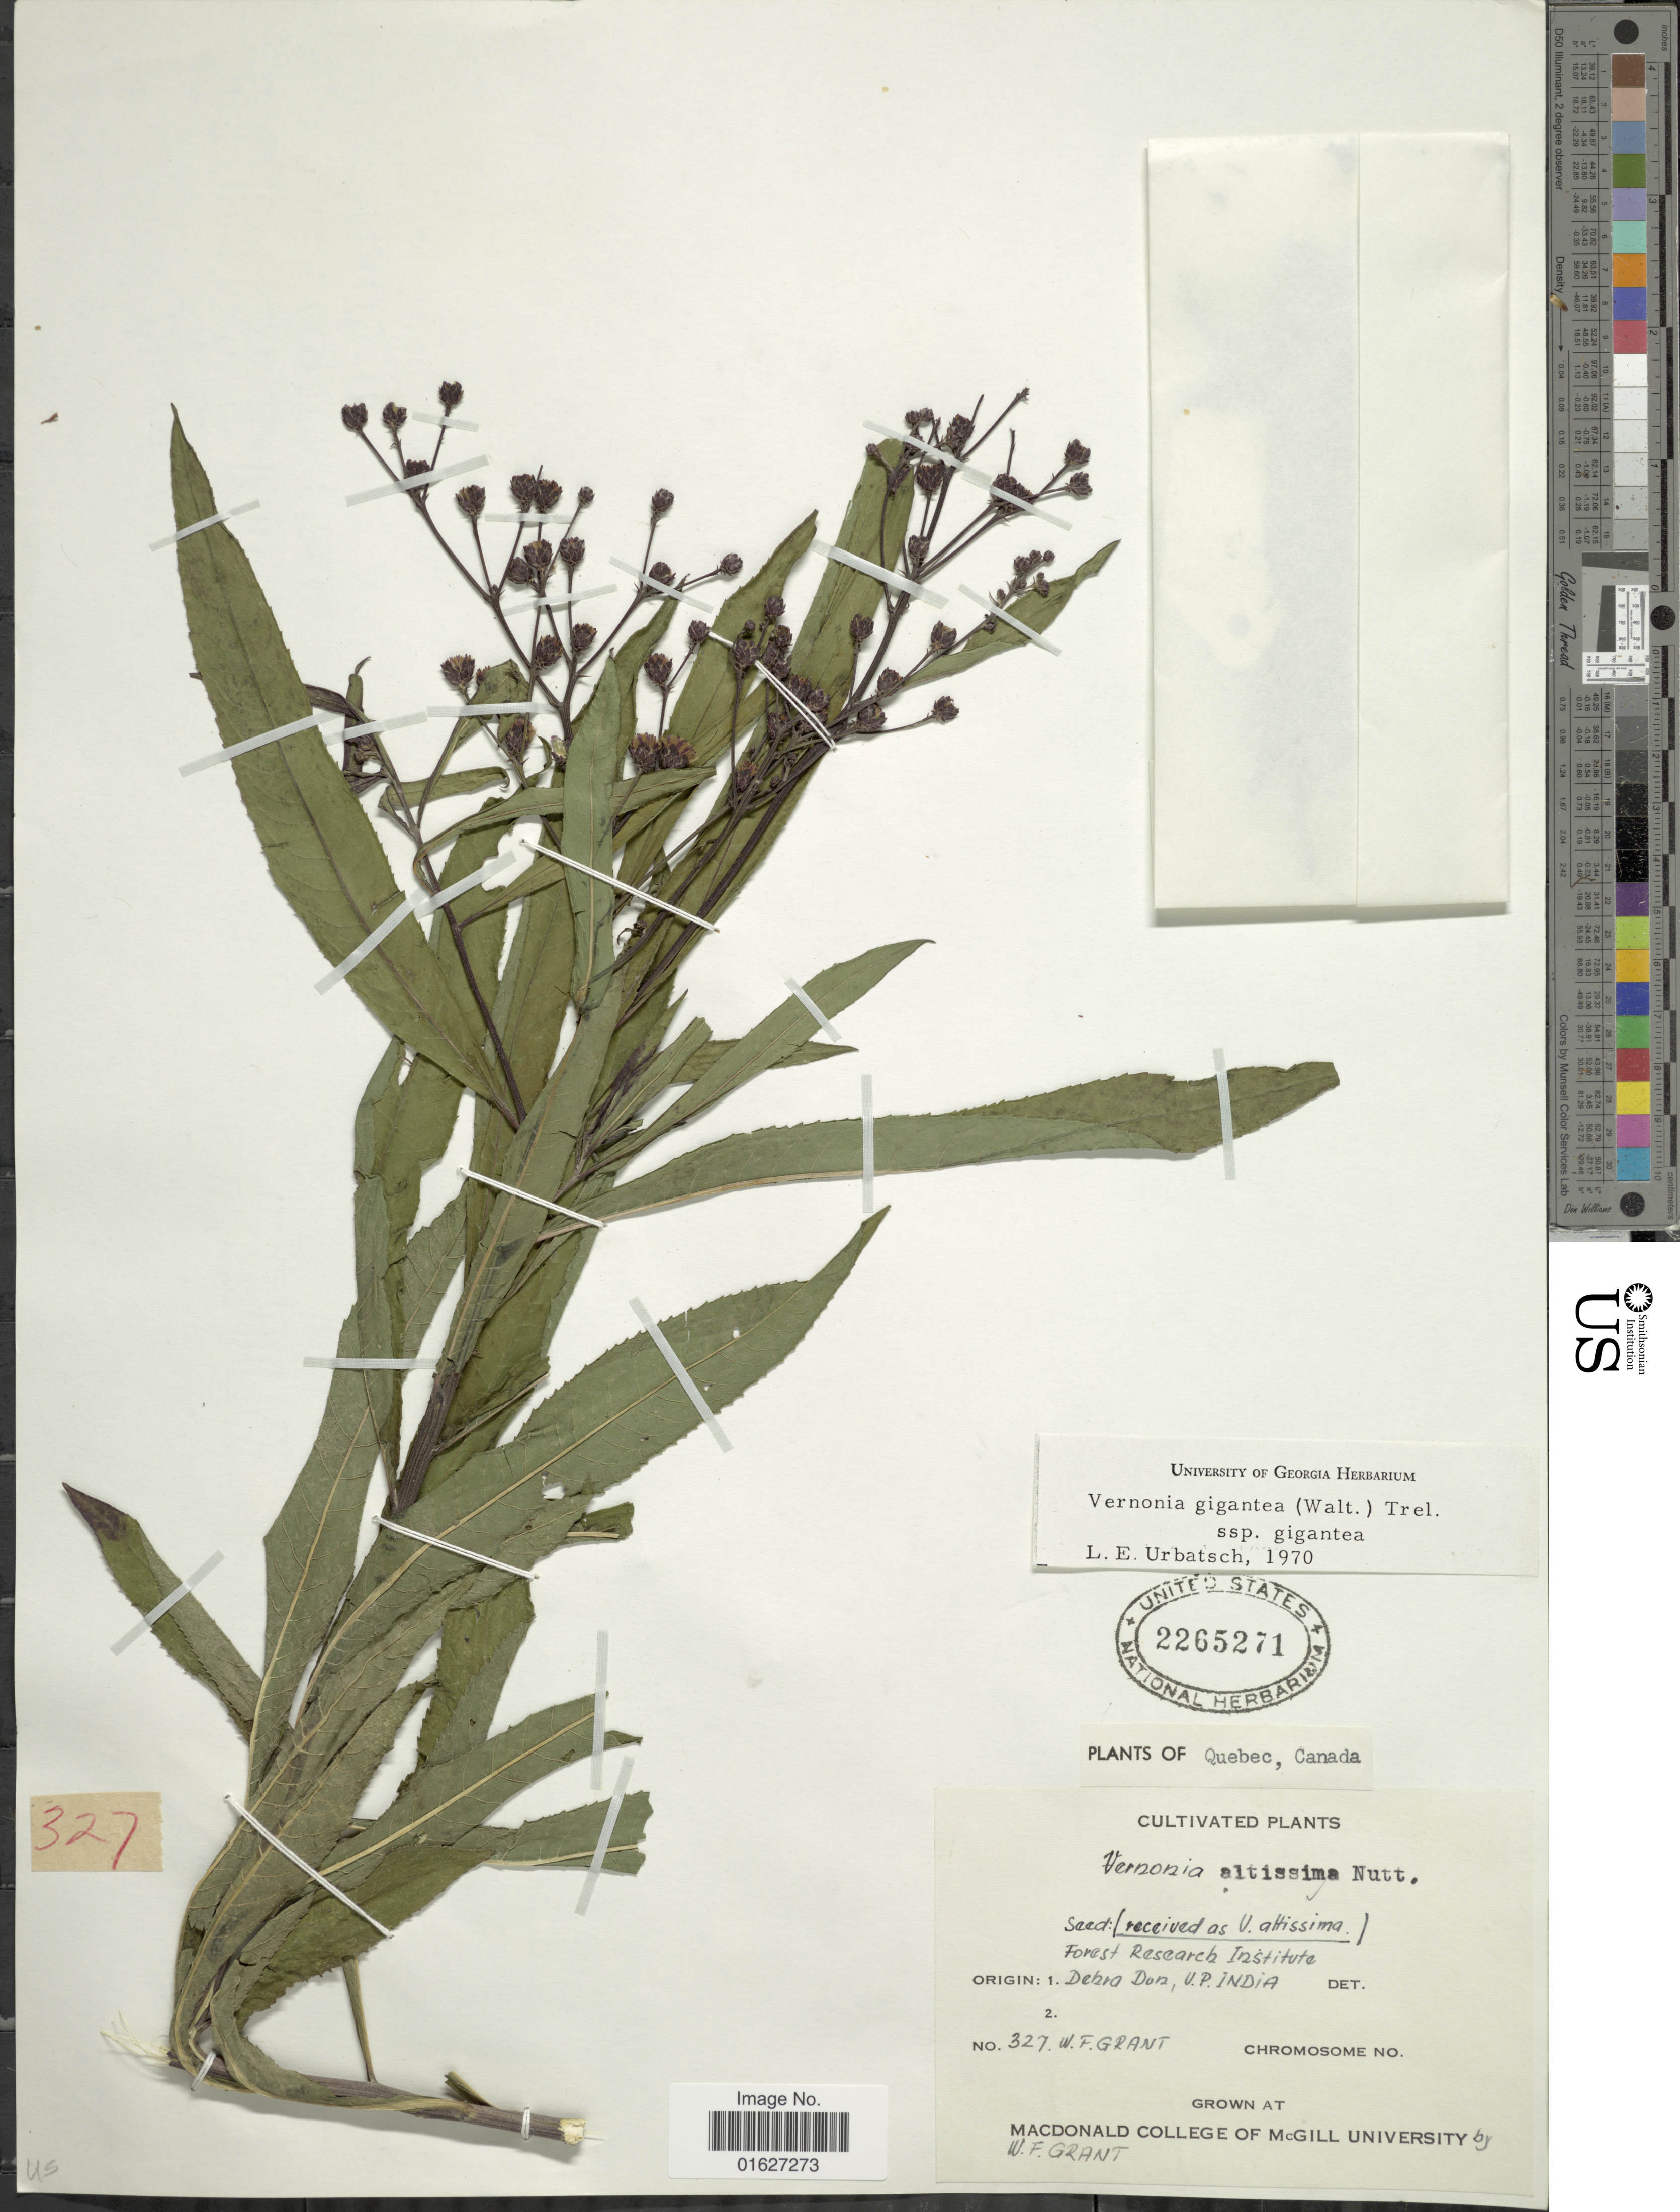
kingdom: Plantae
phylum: Tracheophyta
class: Magnoliopsida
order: Asterales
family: Asteraceae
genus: Vernonia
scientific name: Vernonia gigantea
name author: (Walter) Trel.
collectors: W. Grant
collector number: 327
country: Canada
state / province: Quebec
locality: Quebec, Canada. Forest Reseach Institute.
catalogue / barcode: US 2265271